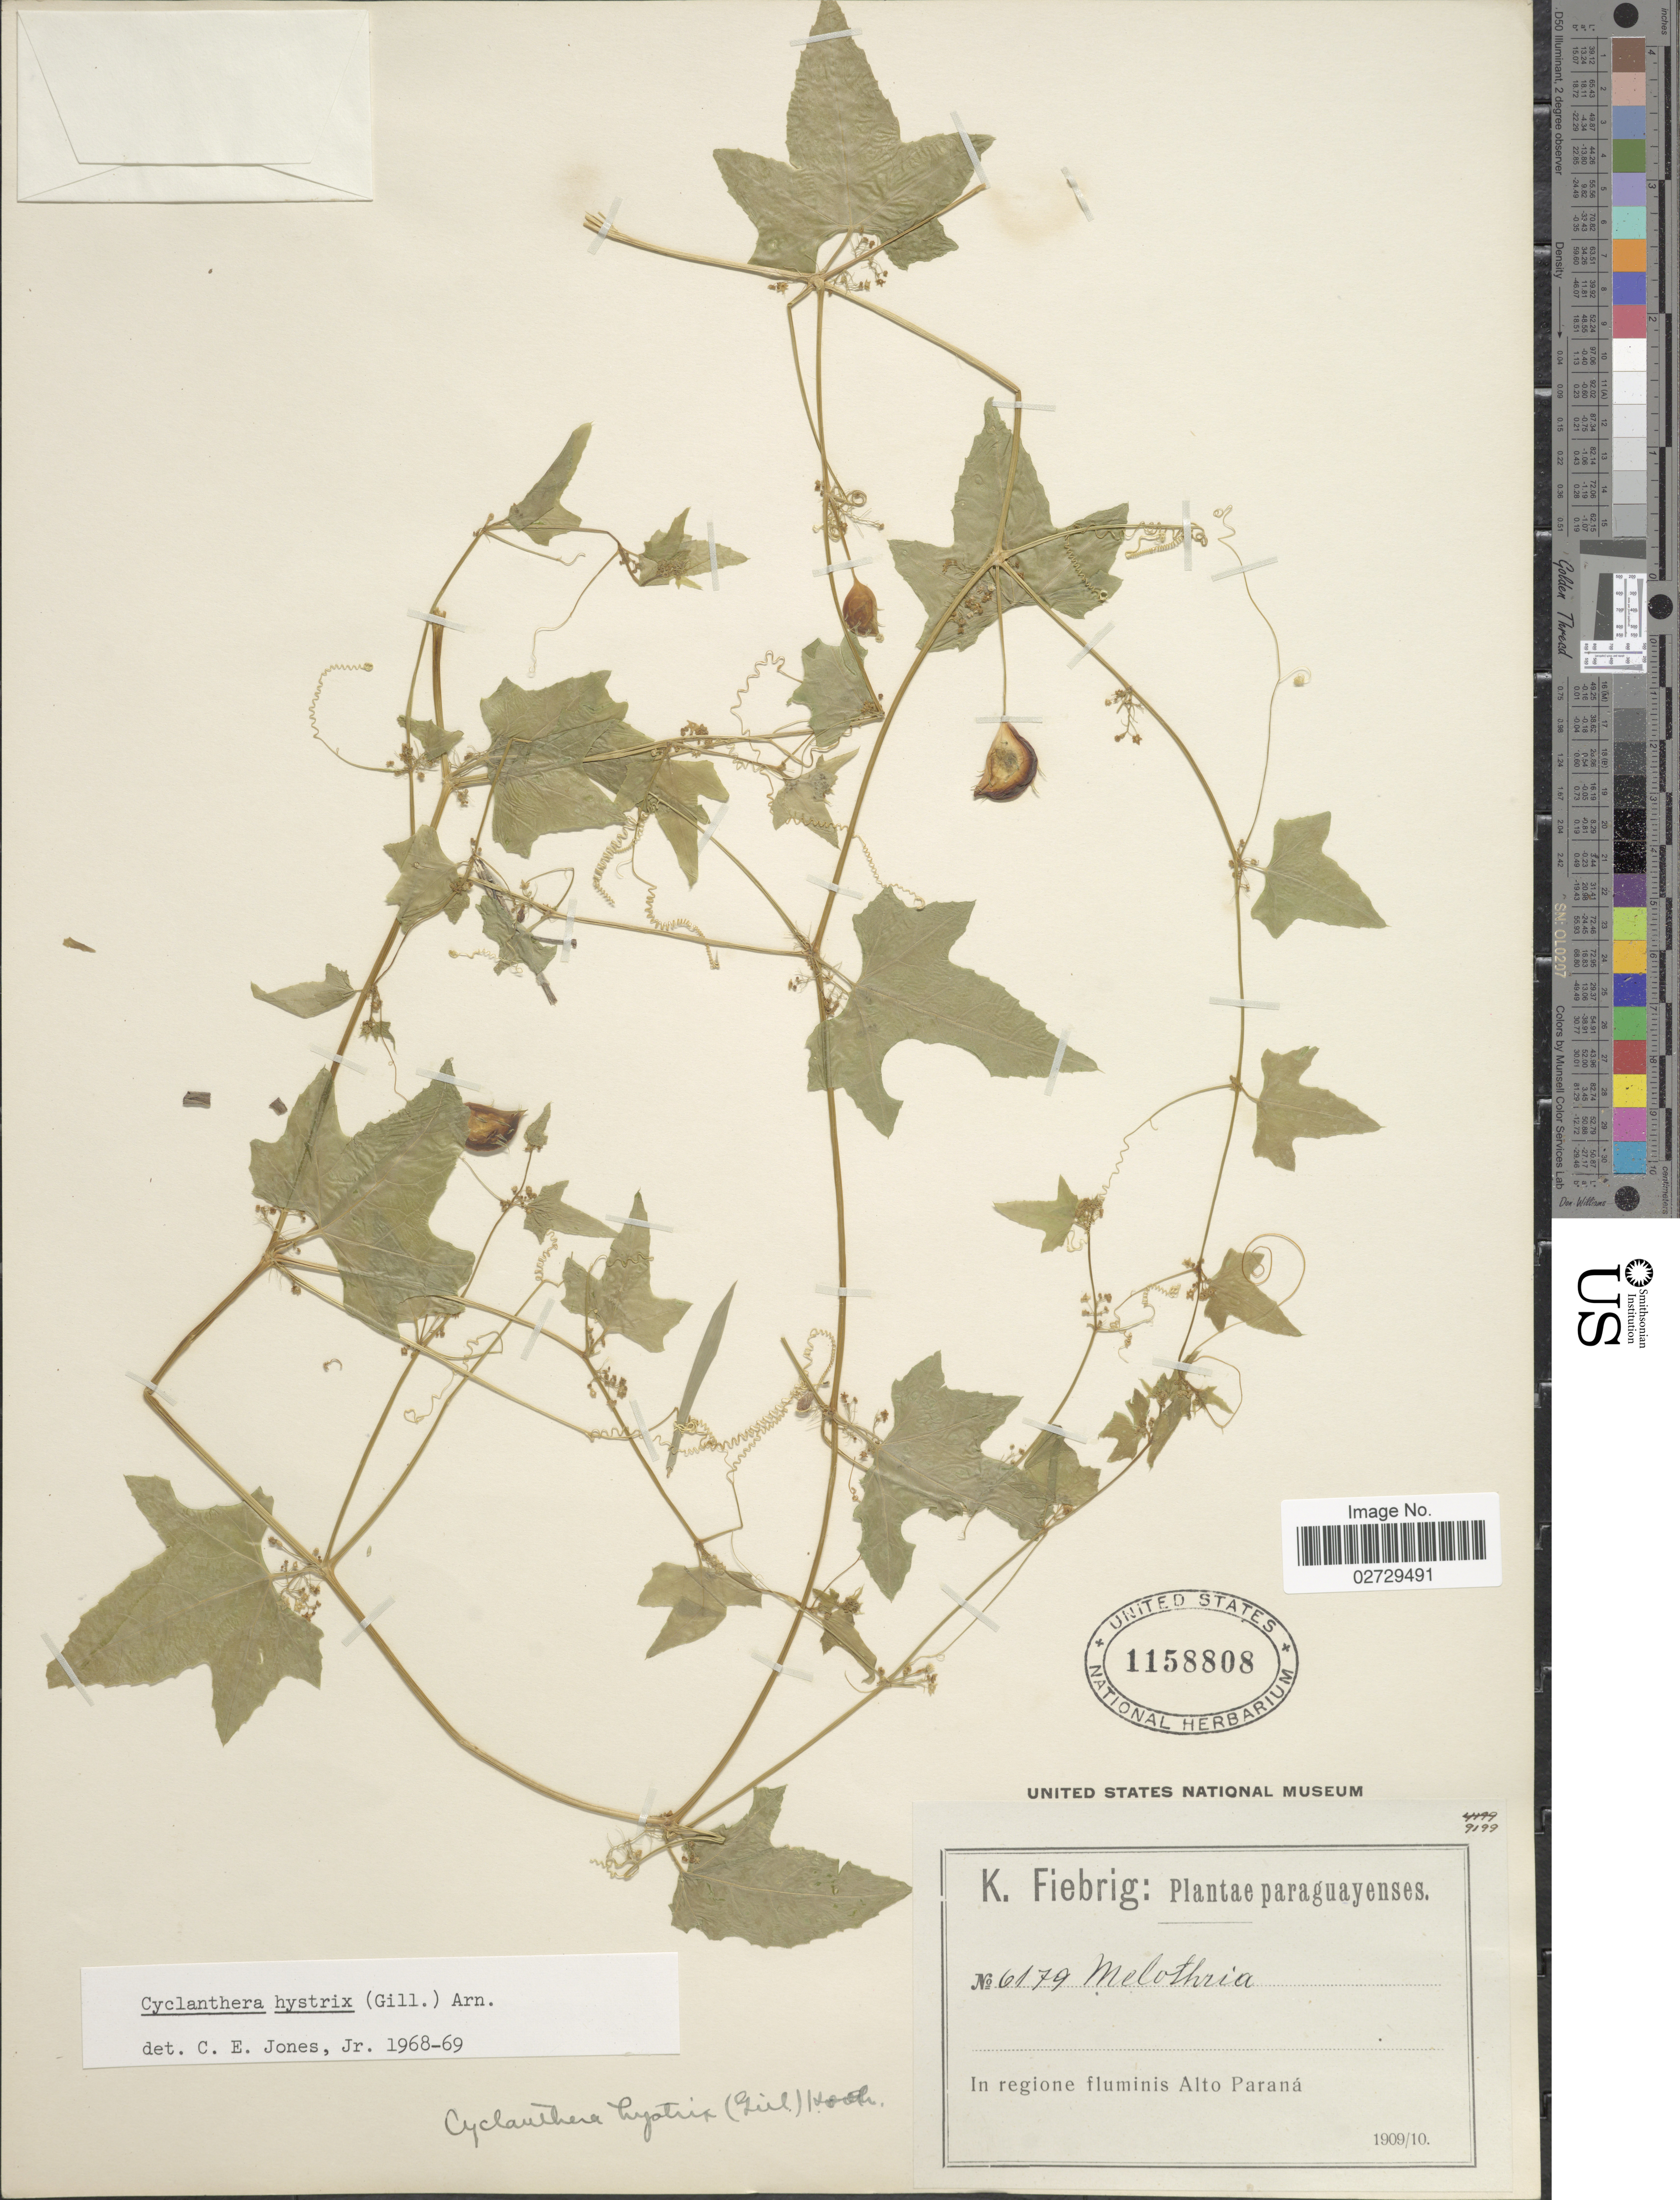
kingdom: Plantae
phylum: Tracheophyta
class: Magnoliopsida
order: Cucurbitales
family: Cucurbitaceae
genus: Cyclanthera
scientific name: Cyclanthera hystrix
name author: (Gillies) Arn.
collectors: K. Fiebrig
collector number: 6179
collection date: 1909/1910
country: Paraguay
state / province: Alto Parana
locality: In regione fluminis Alto Paraná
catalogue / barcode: US 1158808